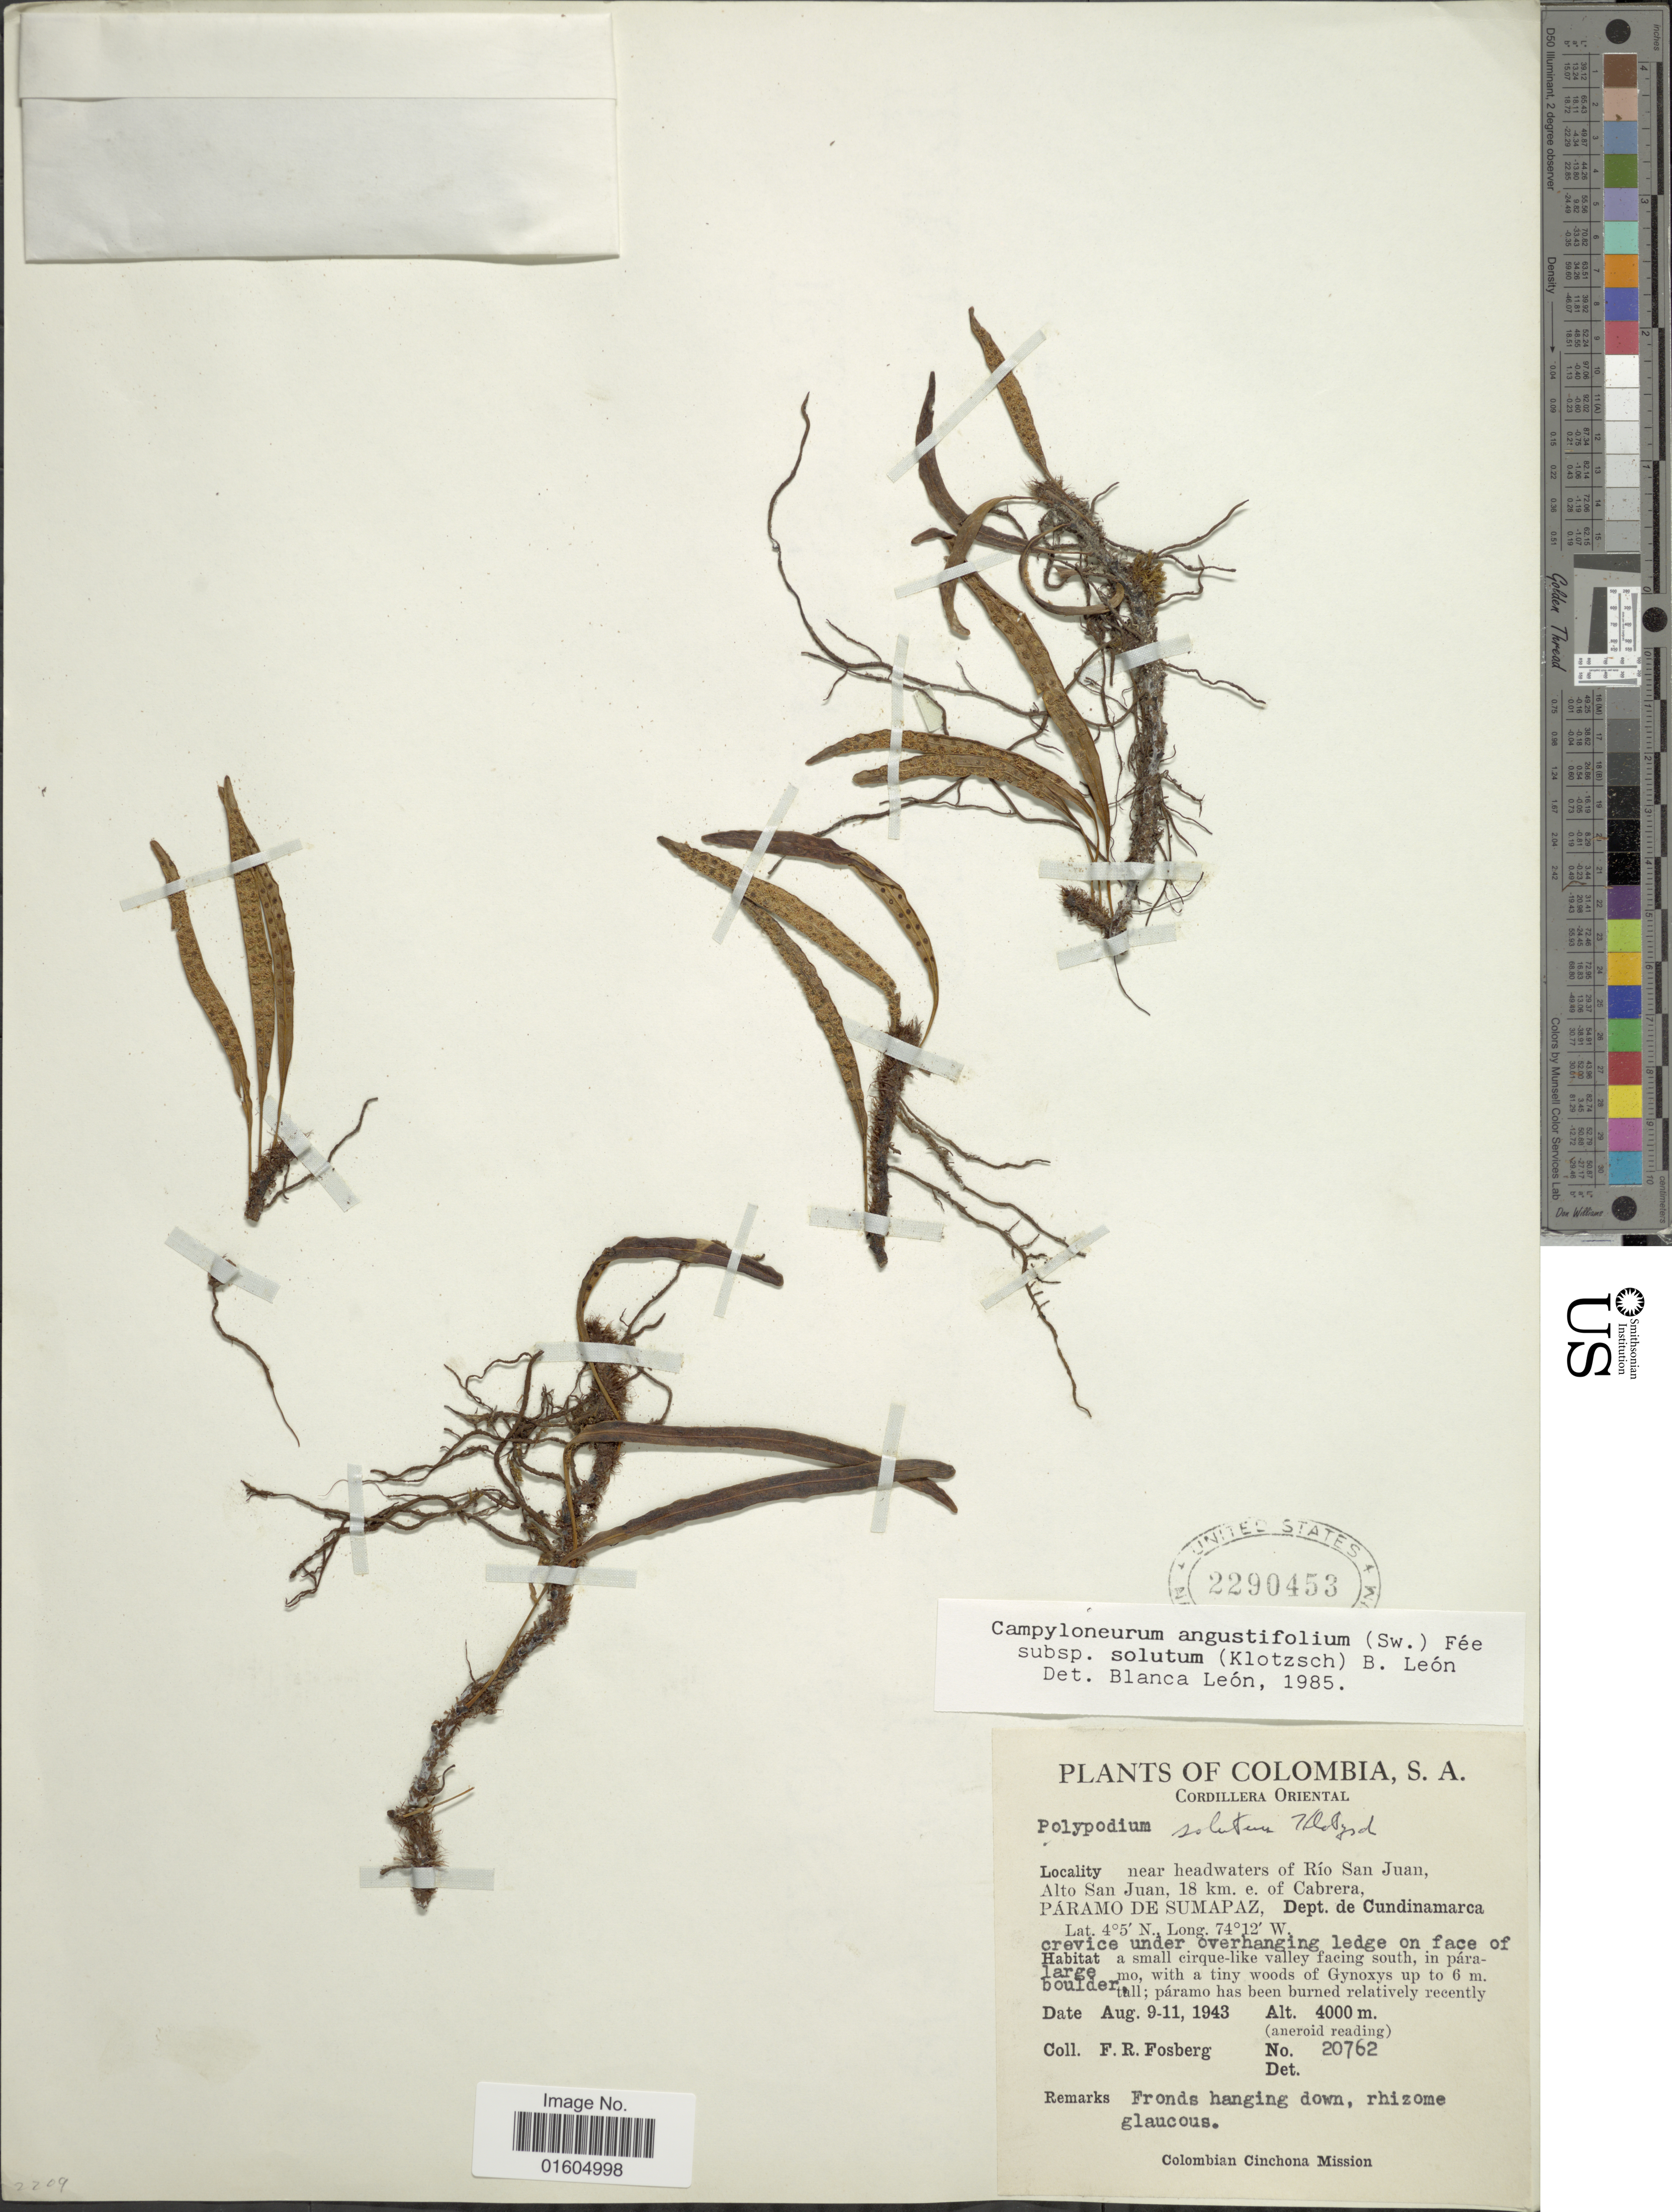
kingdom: Plantae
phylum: Tracheophyta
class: Polypodiopsida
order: Polypodiales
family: Polypodiaceae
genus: Campyloneurum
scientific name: Campyloneurum solutum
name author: (Klotzsch) Fée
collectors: F. R. Fosberg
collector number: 20762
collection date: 1943-08-09/1943-08-11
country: Colombia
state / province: Cundinamarca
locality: Colombia, S. A. Cordillera Oriental. near headwaters of Rio San Juan, Alto San Juan, 18 km. e. of Carbrera, Paramo de Sumpaz, Dept. de Cundinamarca. a small cirque-like valley facing south, in paramo, with a tiny woods of Gynoxys up to 6 m. tall. crevice under overhanging ledge on face of large boulder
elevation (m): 4000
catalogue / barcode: US 2290453